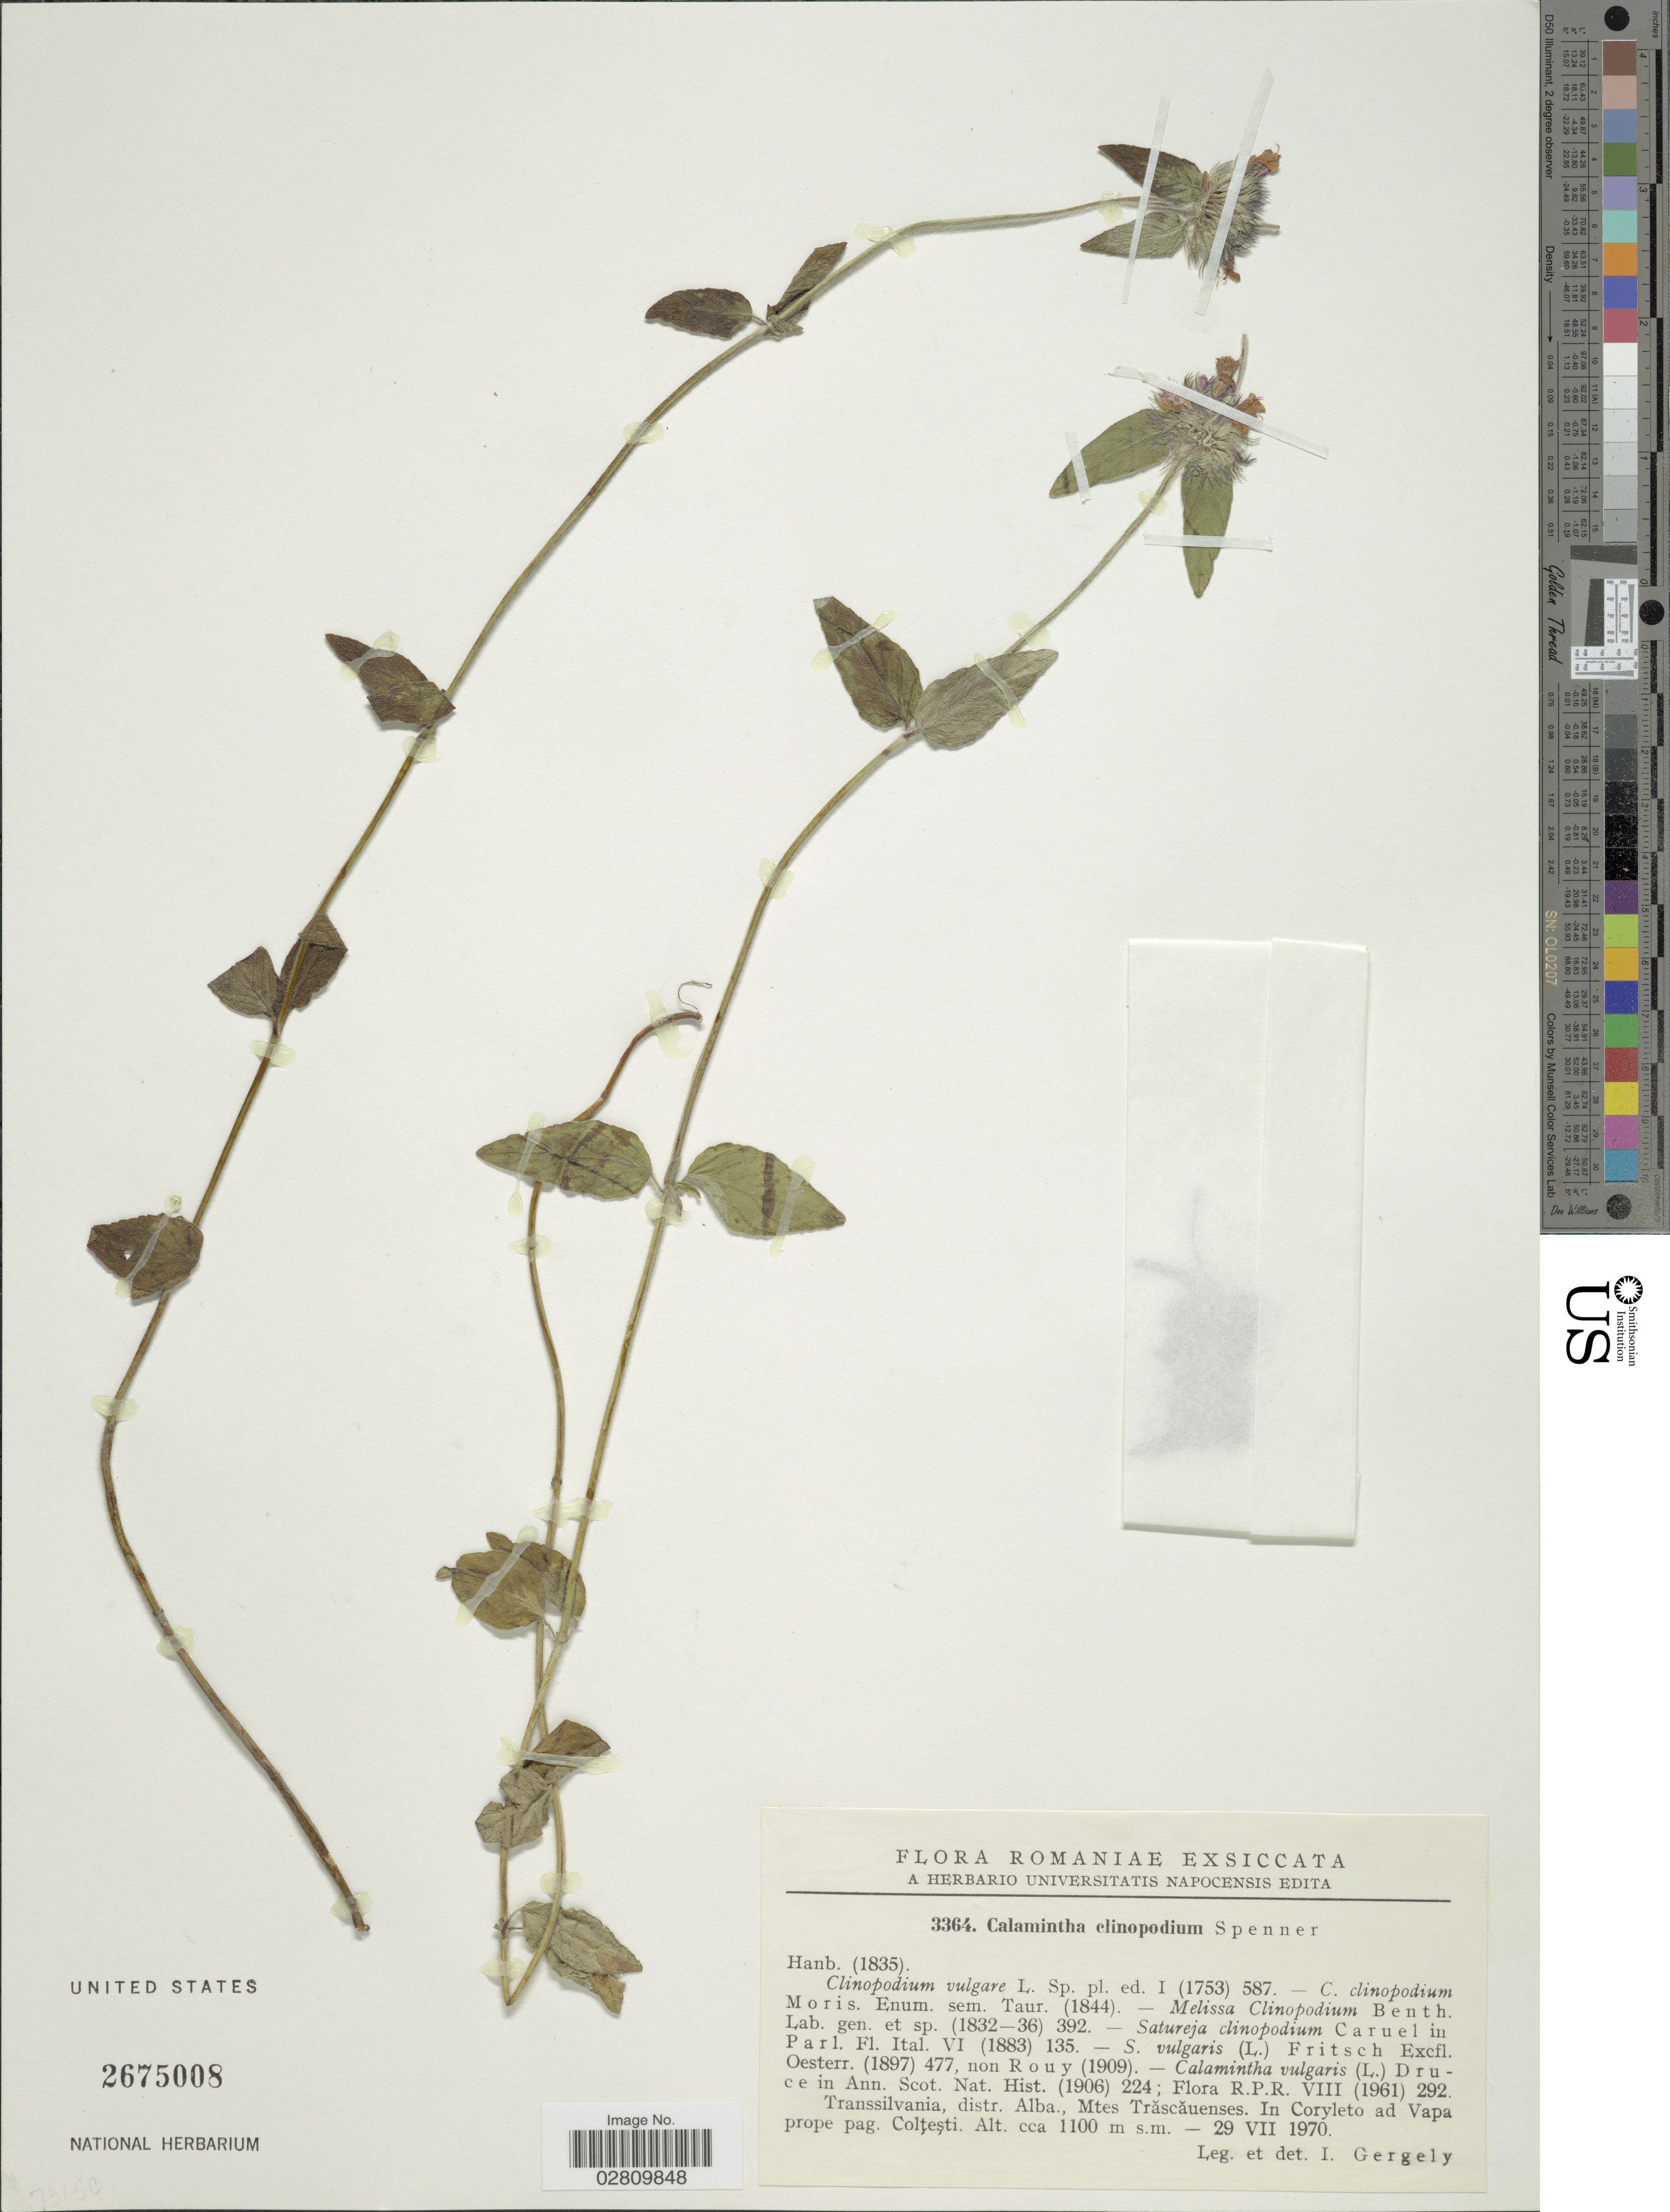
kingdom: Plantae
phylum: Tracheophyta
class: Magnoliopsida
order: Lamiales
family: Lamiaceae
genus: Calamintha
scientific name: Calamintha clinopodium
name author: (Vest) Spenn.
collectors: I. Gergely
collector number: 3364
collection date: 1970-07-29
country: Romania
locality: Transsilvania, distr. Alba., Mtes Tracauenses. In Coryleto ad Vapa prope pag. Coltesti.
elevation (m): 1100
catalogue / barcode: US 2675008